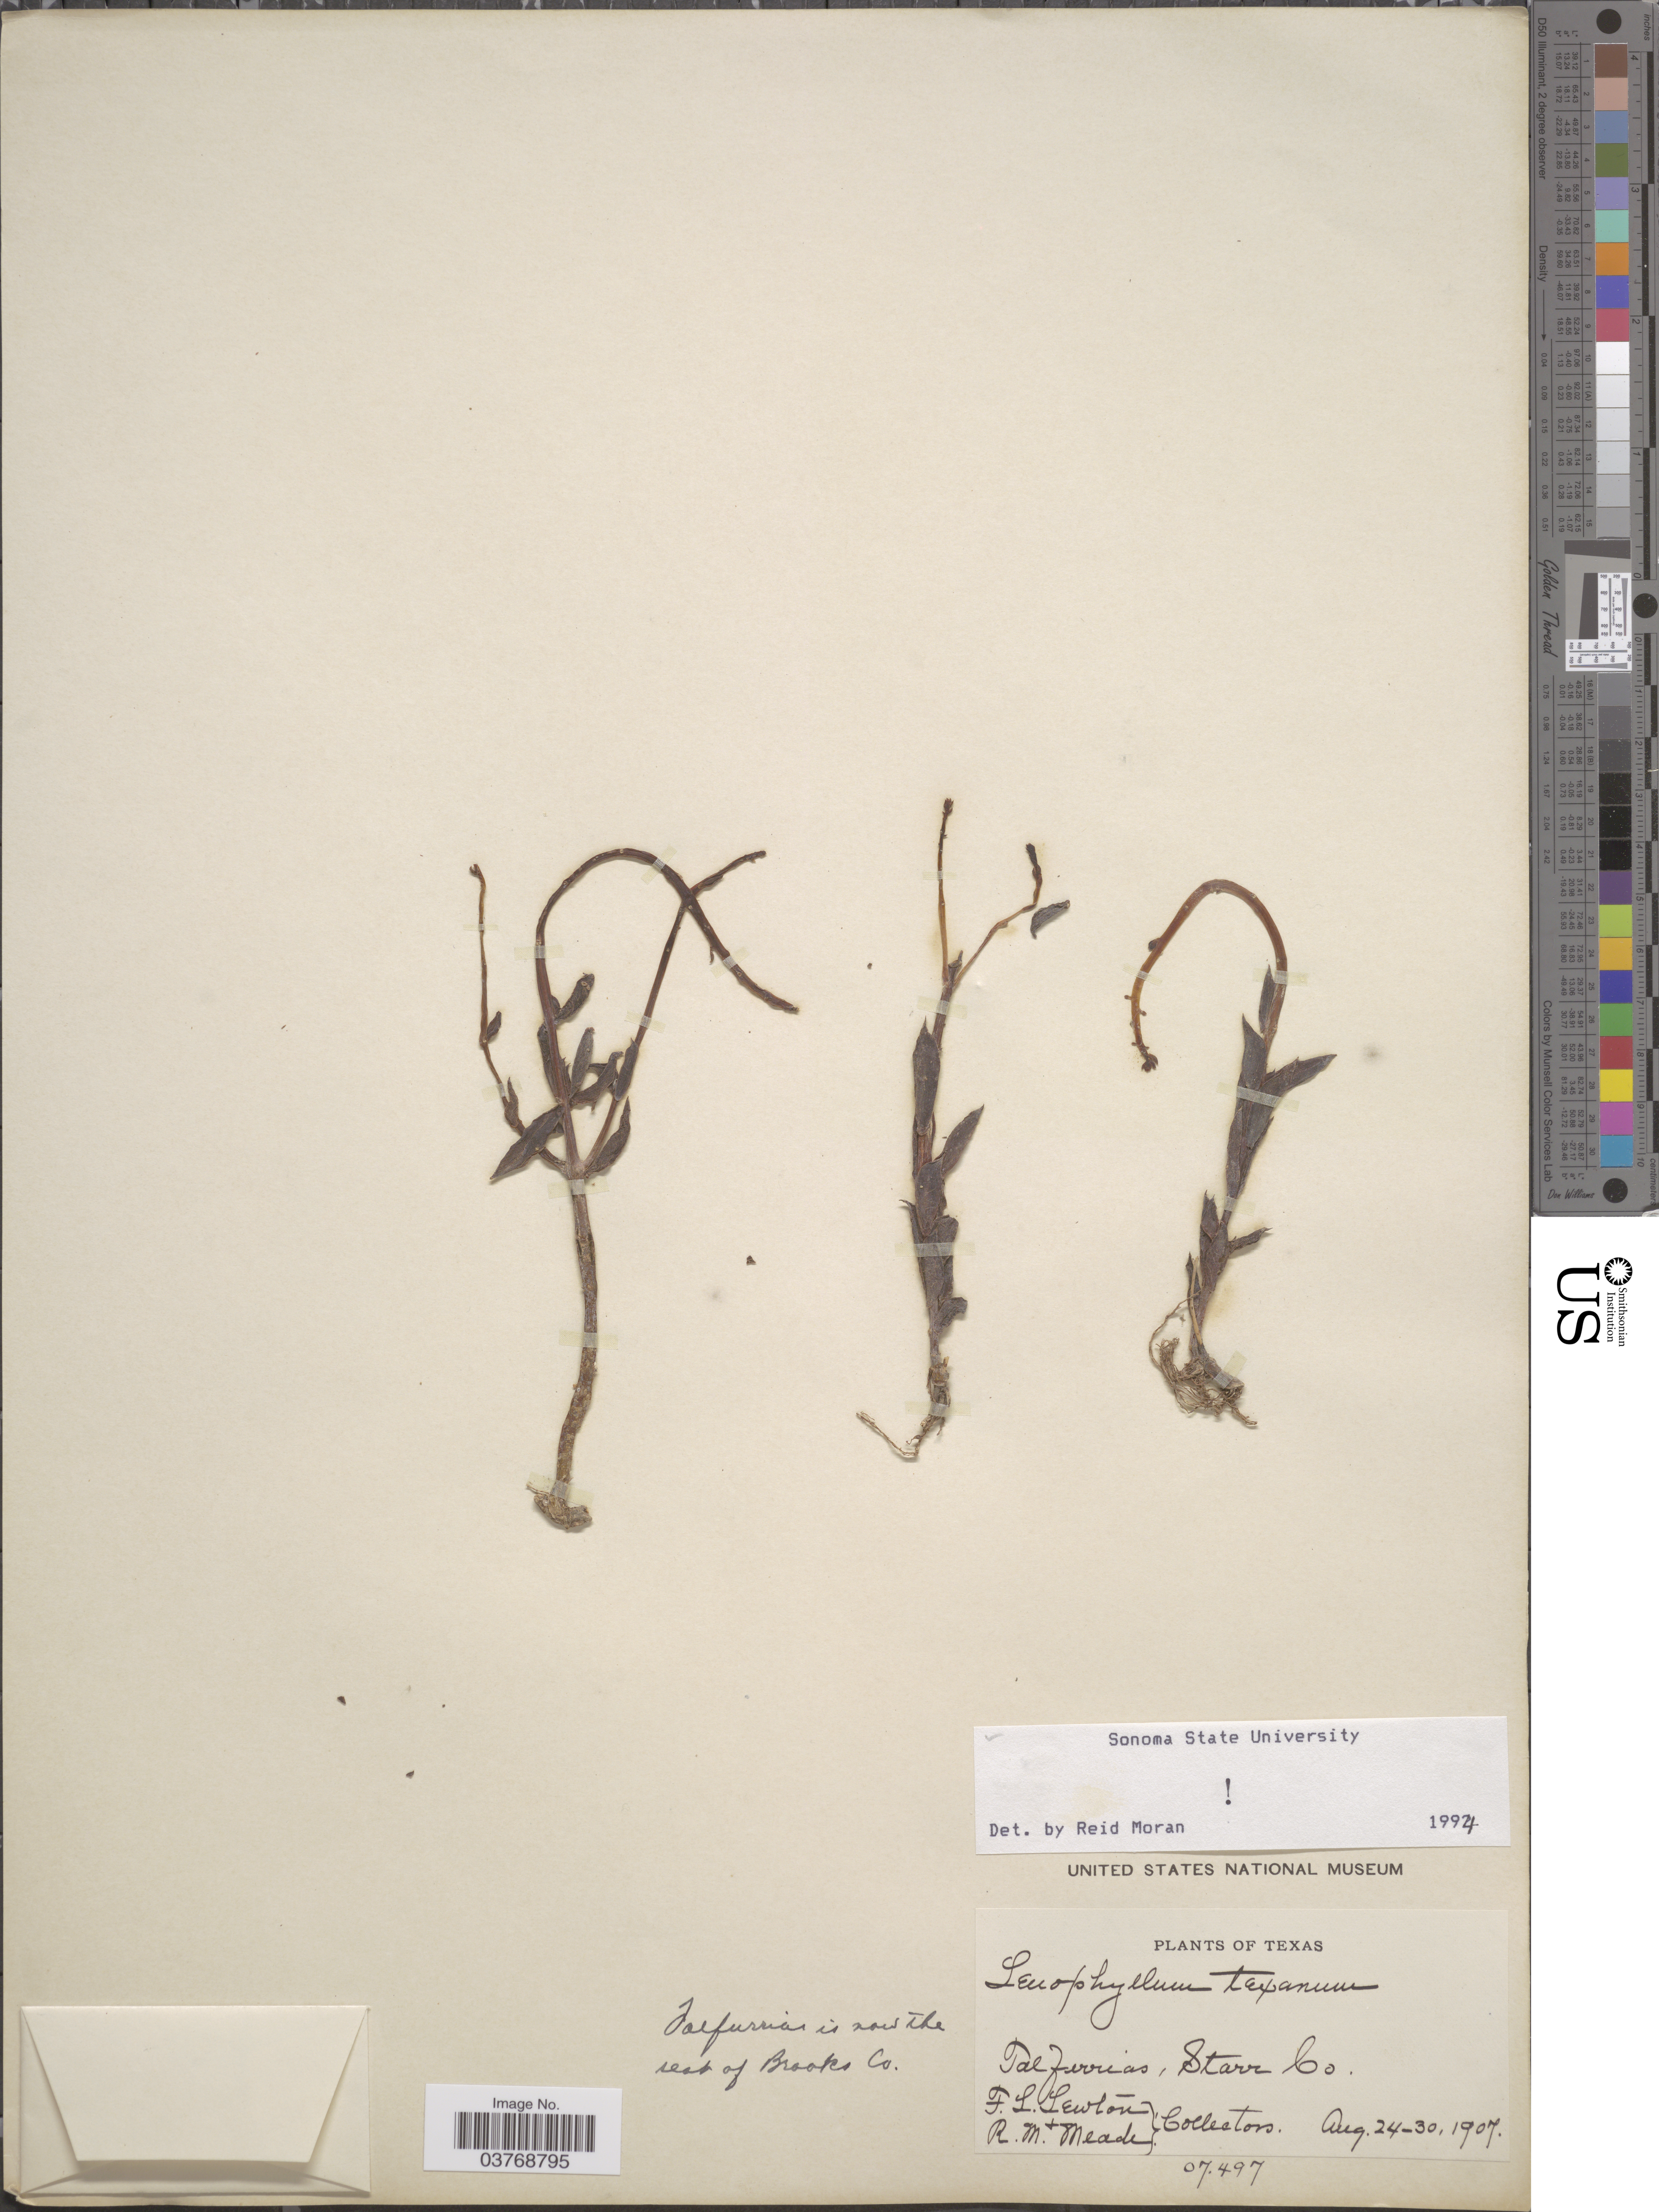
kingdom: Plantae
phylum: Tracheophyta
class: Magnoliopsida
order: Saxifragales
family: Crassulaceae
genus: Lenophyllum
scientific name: Lenophyllum texanum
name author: (J.G. Sm.) Rose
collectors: F. L. Lewton & R. Meade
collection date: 1907-08-24/1907-08-30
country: United States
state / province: Texas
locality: Talfurrias, Starr Co. Talfurrias is now the rest of Brooks Co.